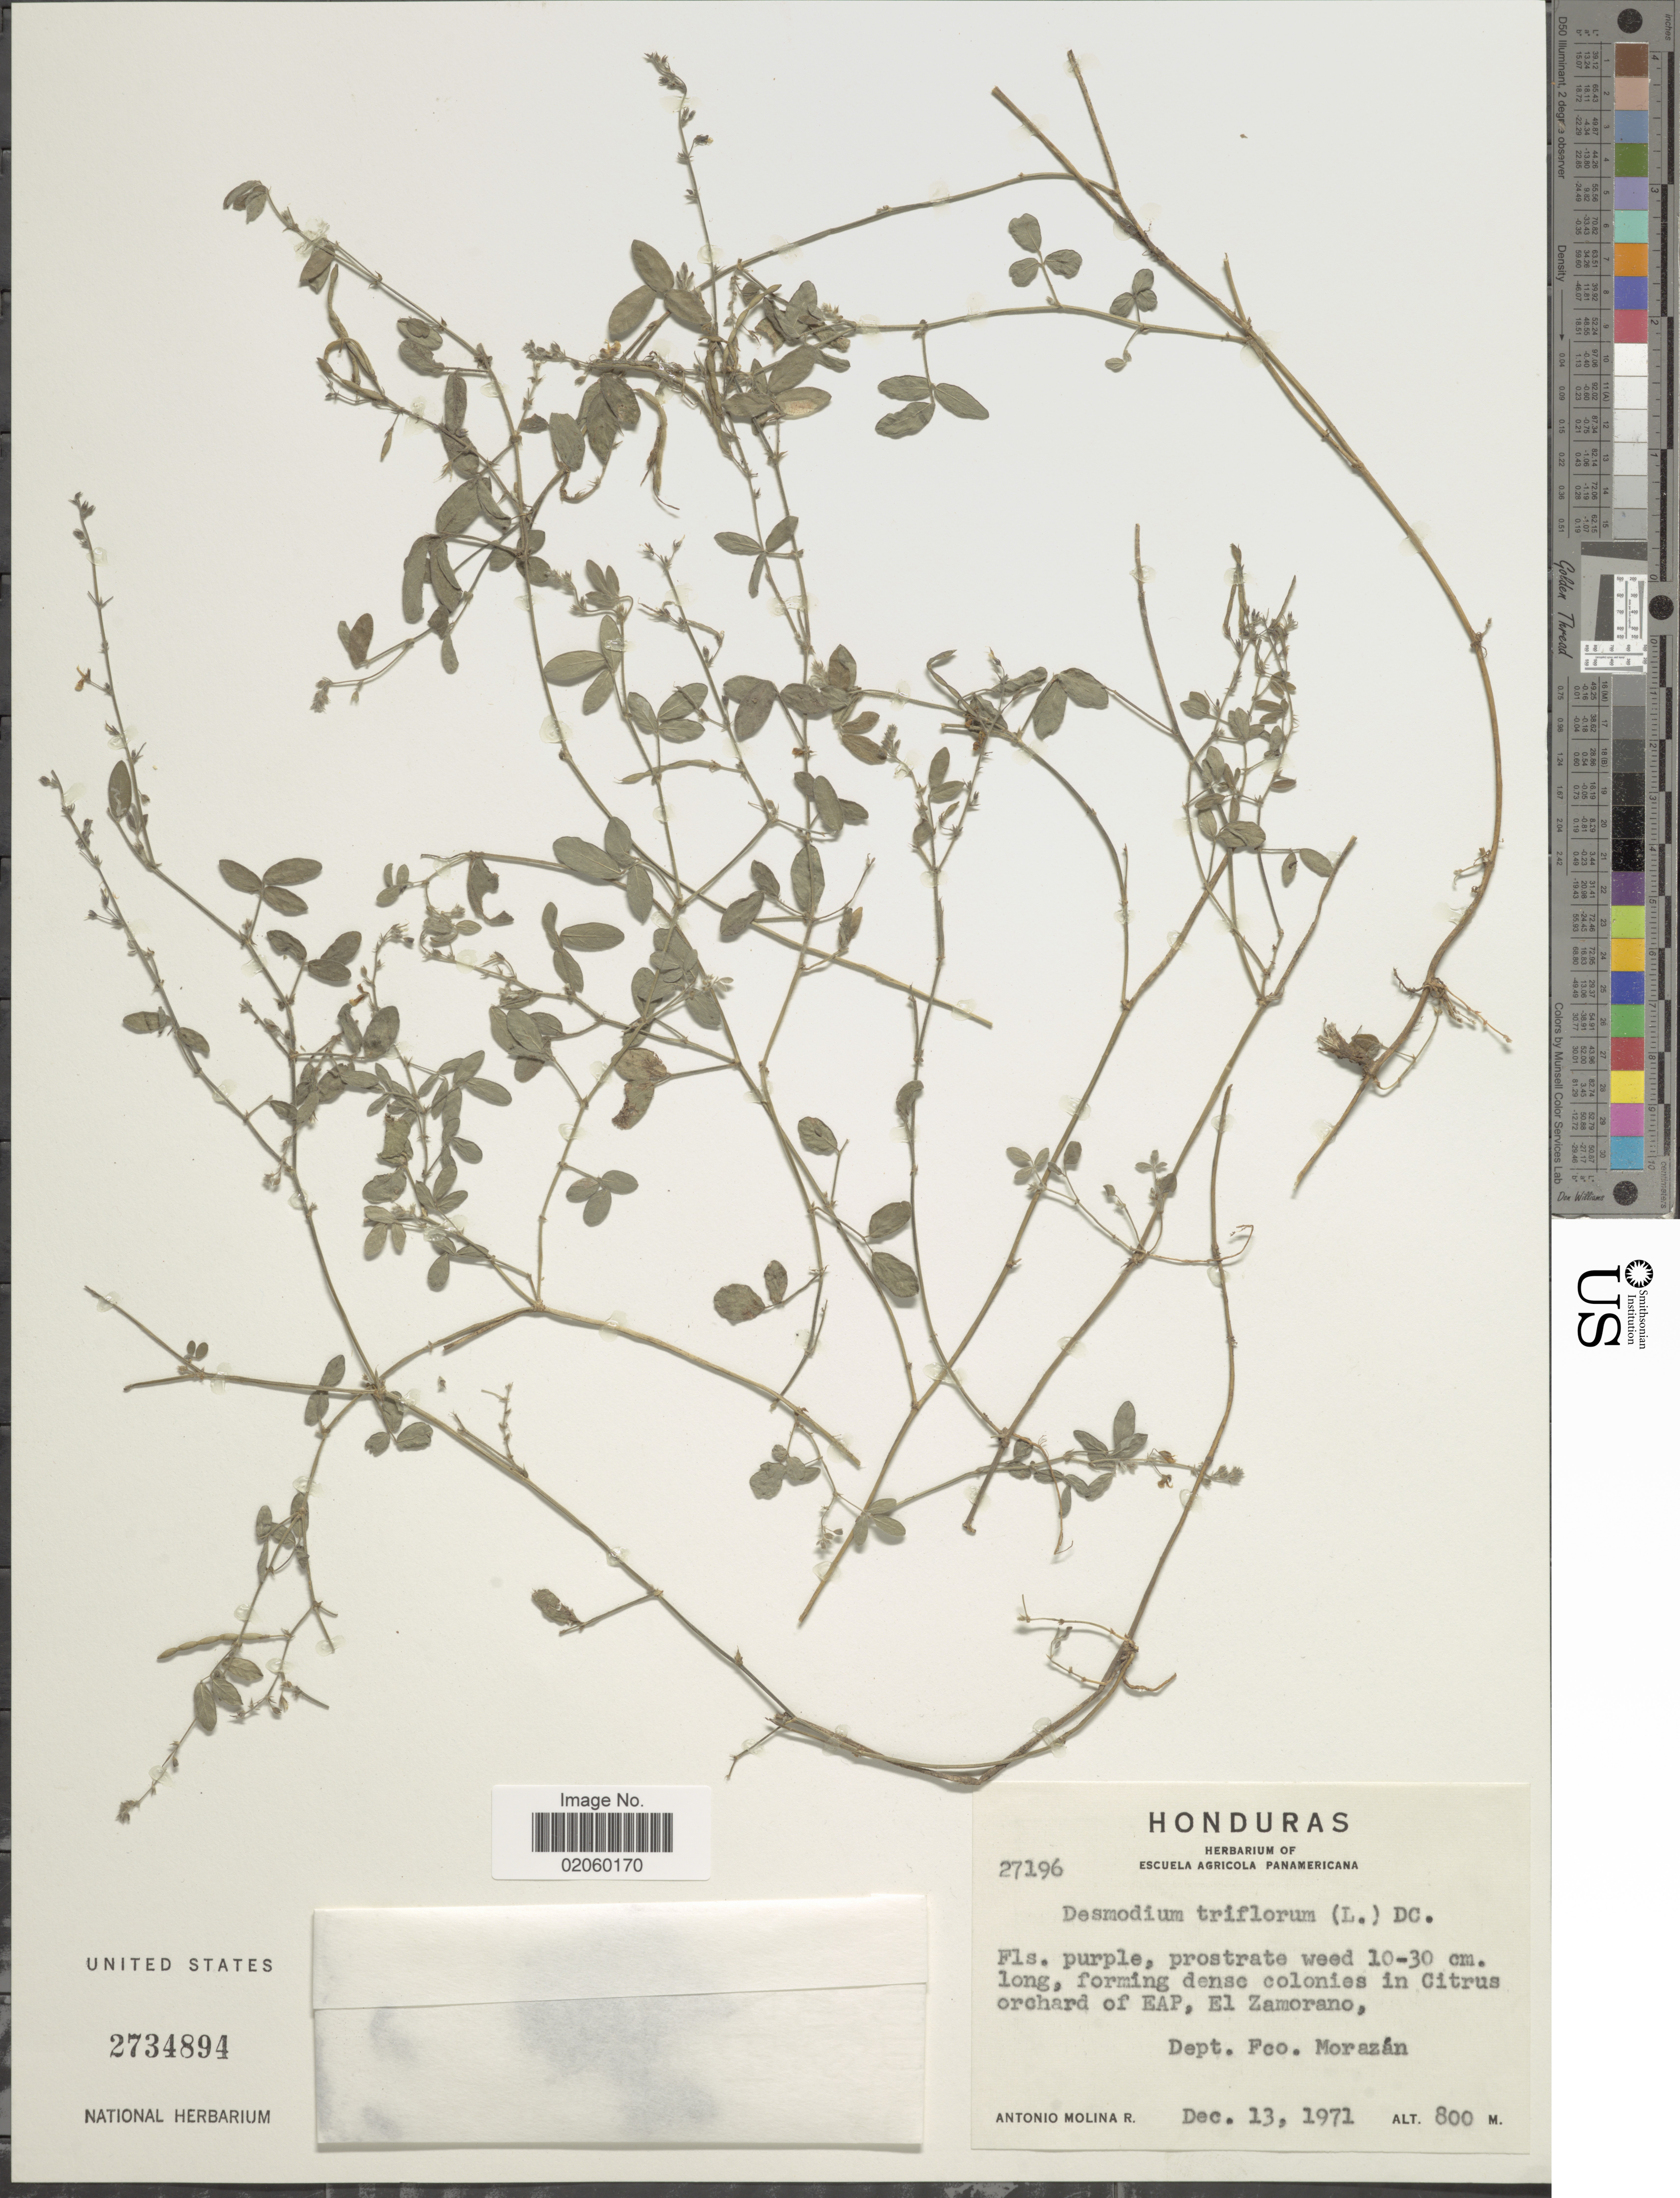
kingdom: Plantae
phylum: Tracheophyta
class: Magnoliopsida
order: Fabales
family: Fabaceae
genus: Desmodium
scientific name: Desmodium scorpiurus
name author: (Sw.) Desv. ex DC.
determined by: Strong, Mark T., (BOT), Smithsonian Institution - National Museum of Natural History (UNITED STATES)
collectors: A. Molina R.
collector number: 27196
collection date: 1971-12-13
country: Honduras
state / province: Fco. Morazán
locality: In Citrus orchard of EAP, El Zamorano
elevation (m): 800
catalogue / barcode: US 2734894